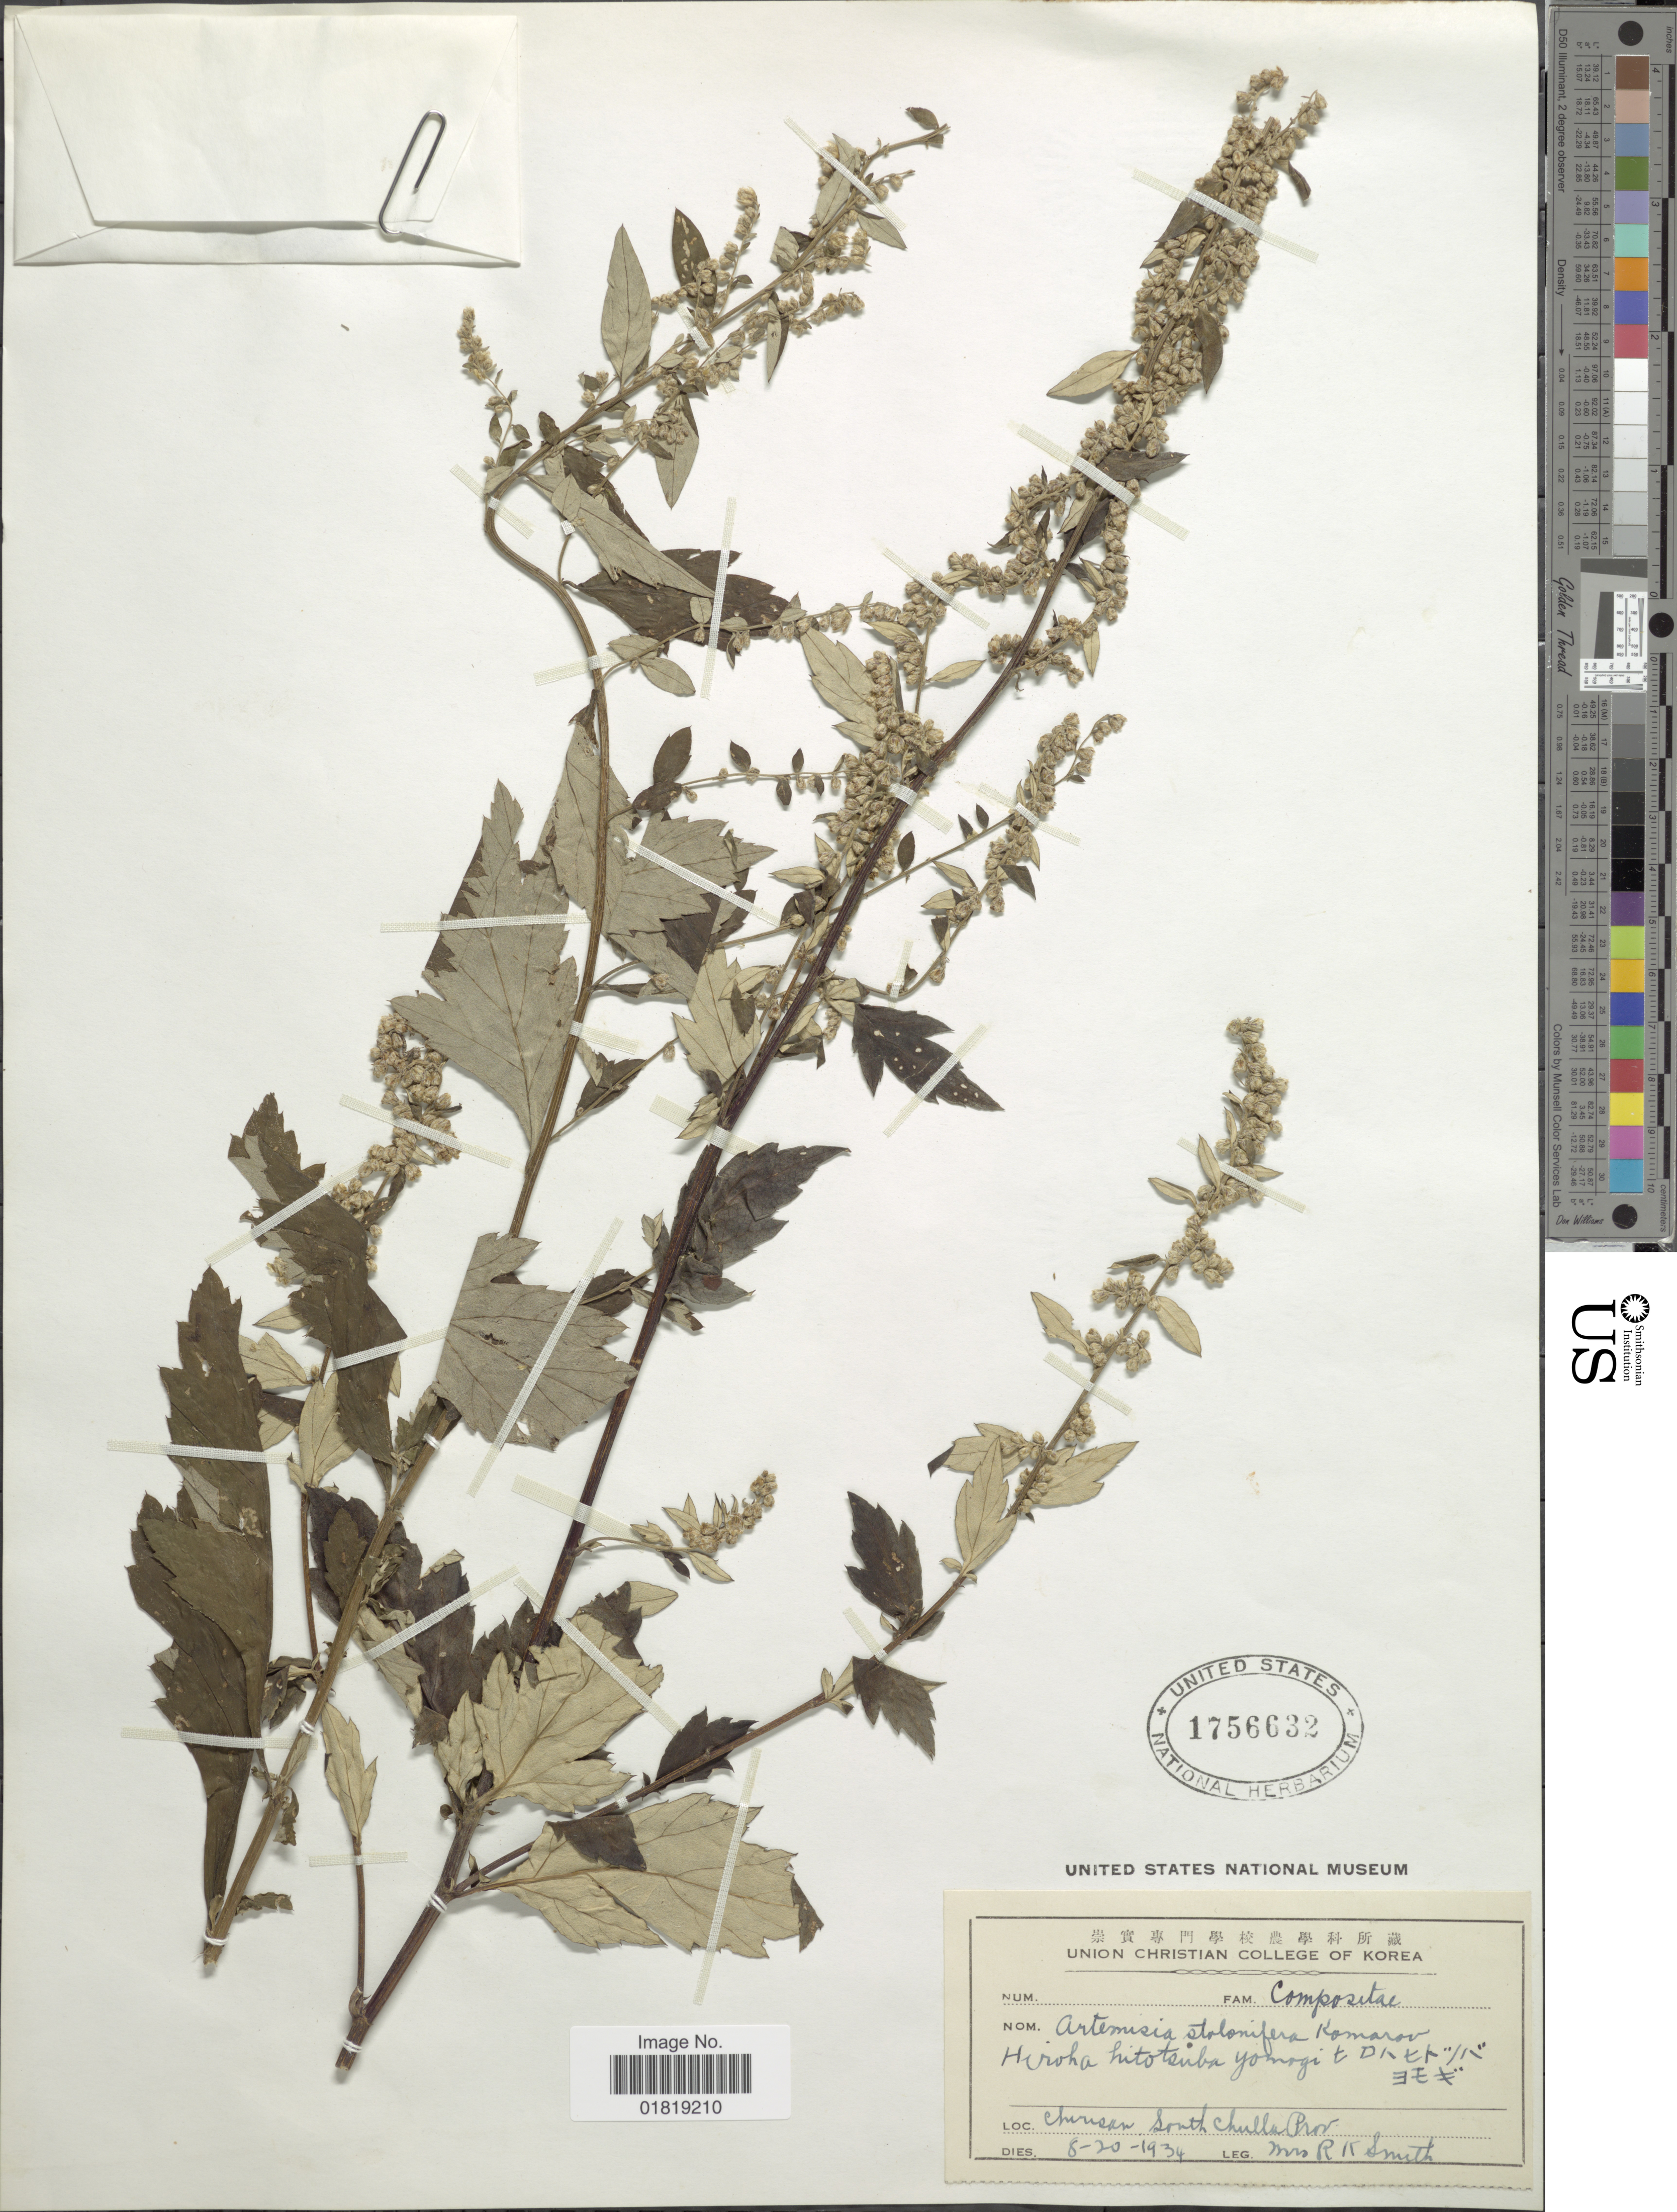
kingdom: Plantae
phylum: Tracheophyta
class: Magnoliopsida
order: Asterales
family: Asteraceae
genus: Artemisia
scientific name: Artemisia stolonifera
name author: Kom.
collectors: Mrs. R. K. Smith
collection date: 1934-08-20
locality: Chirusa, South Chulla Prov.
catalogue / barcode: US 1756632